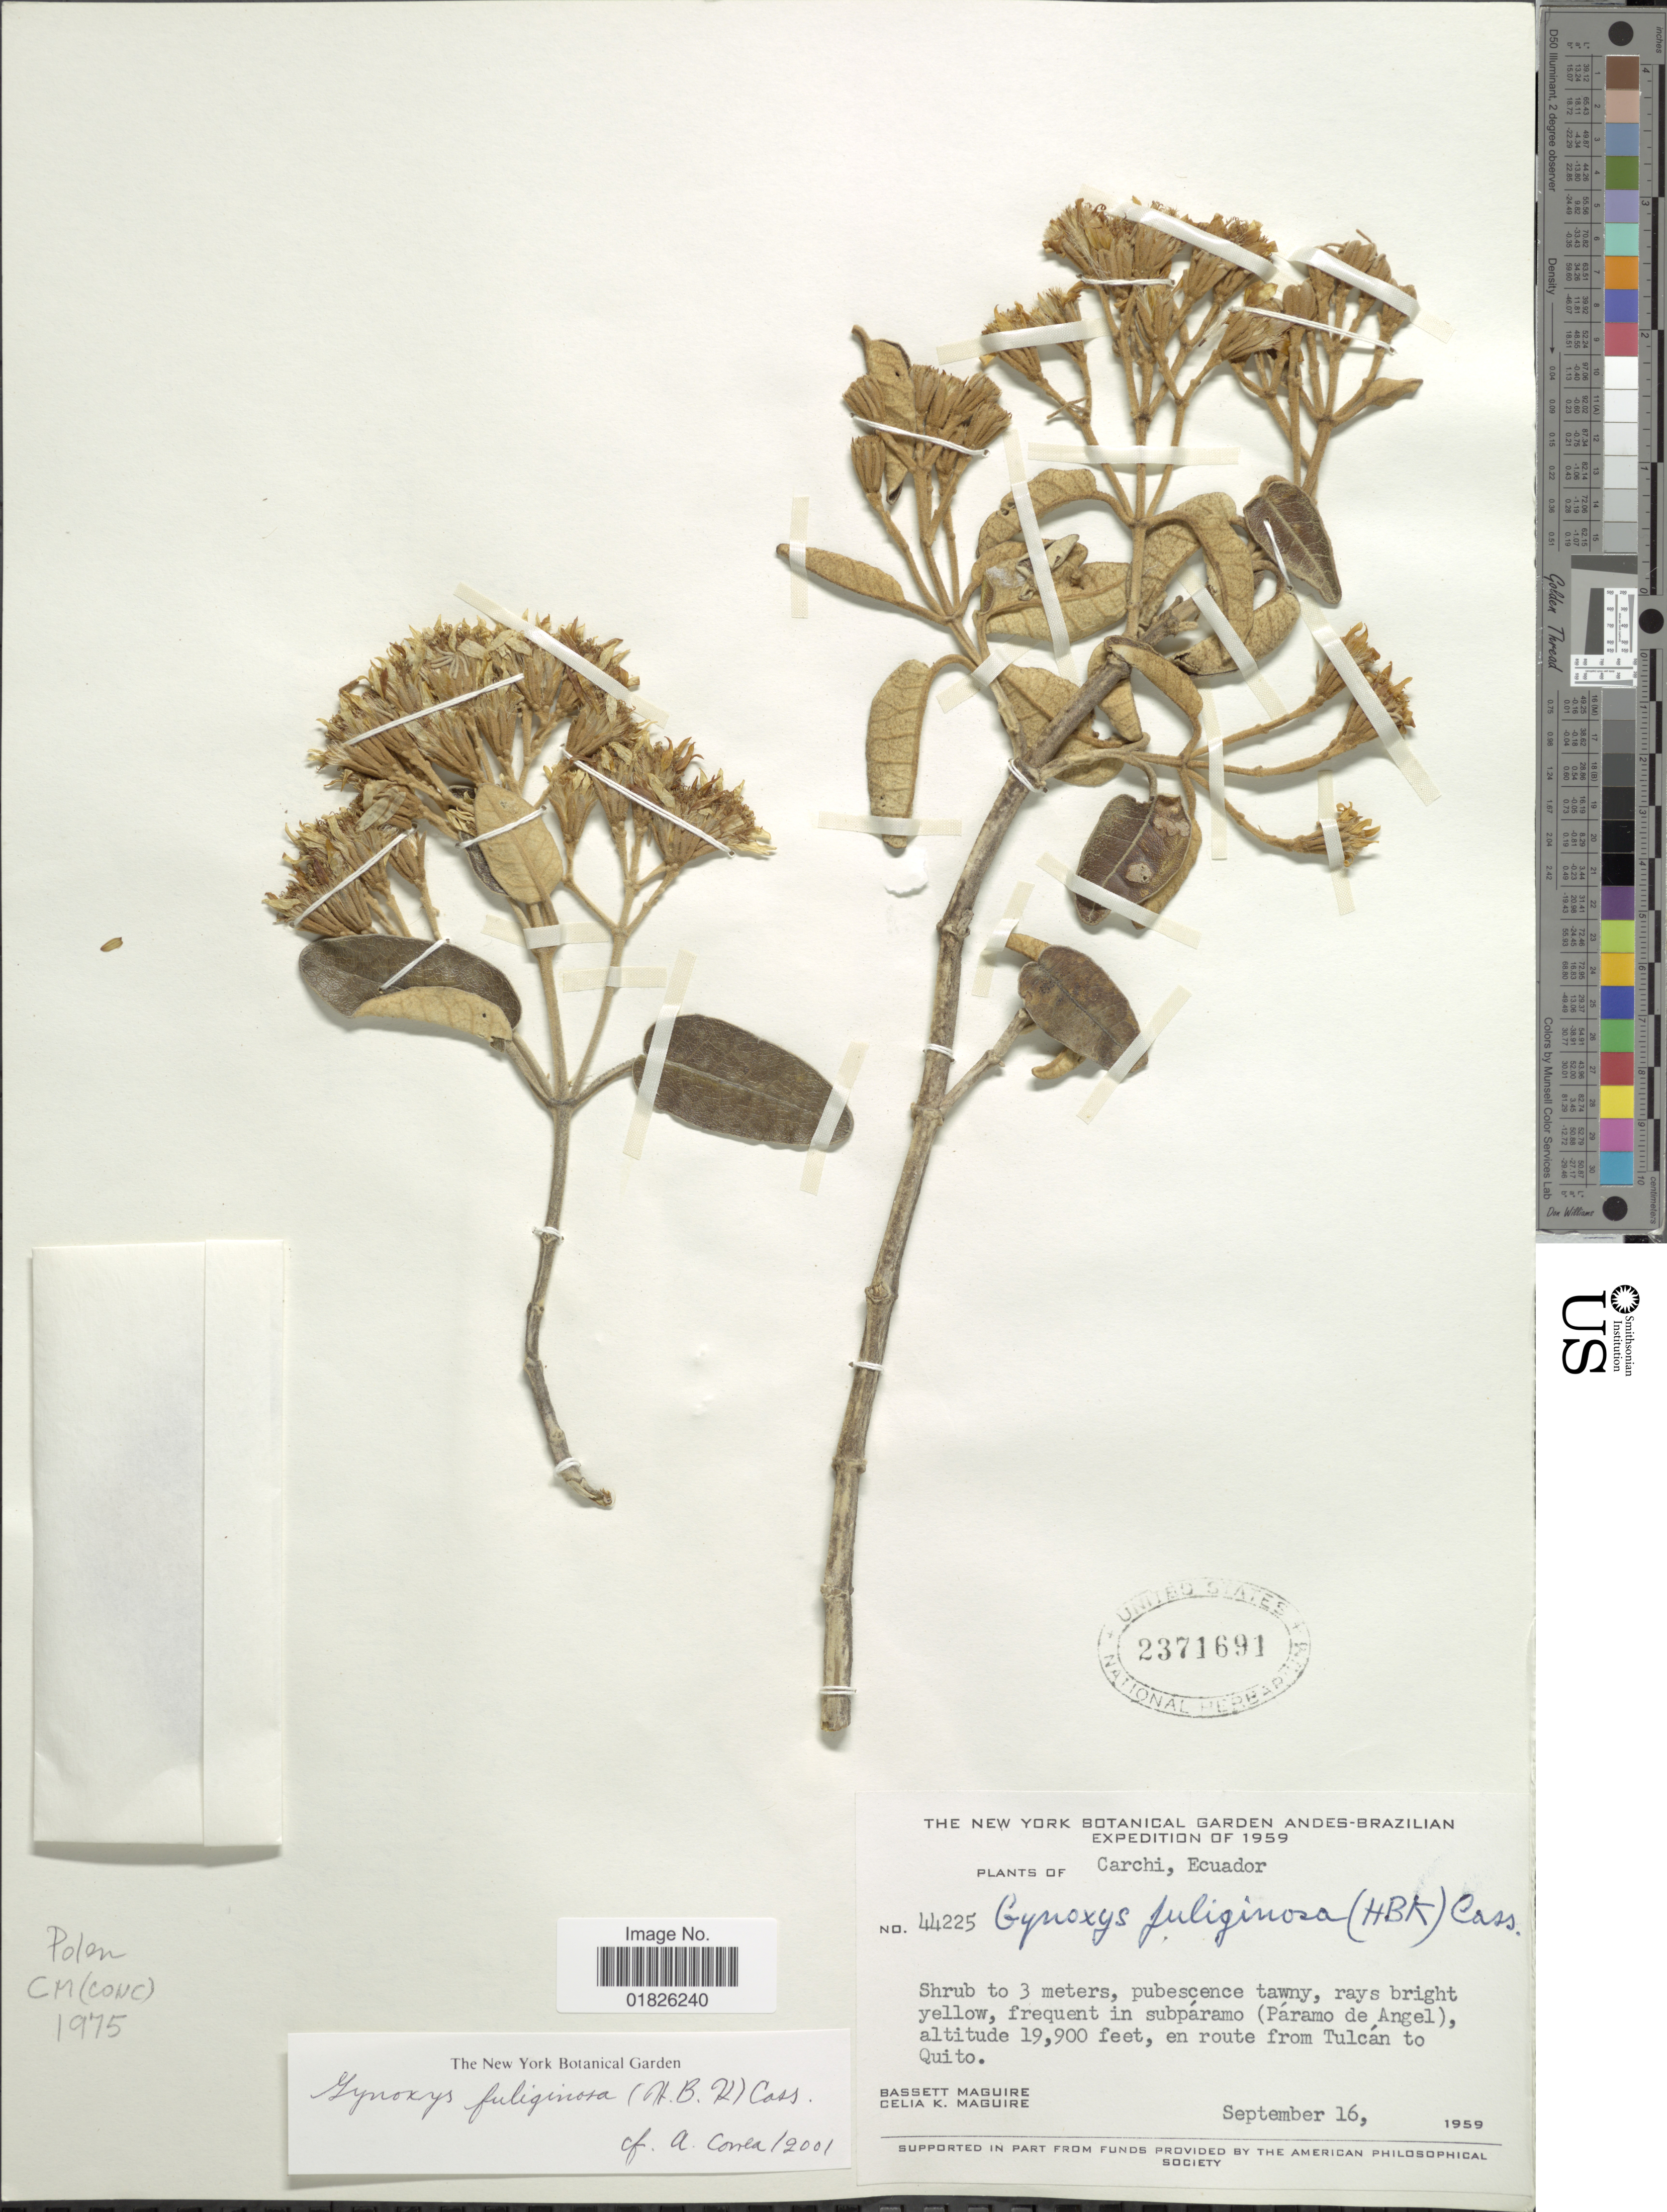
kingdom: Plantae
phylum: Tracheophyta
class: Magnoliopsida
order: Asterales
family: Asteraceae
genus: Gynoxys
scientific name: Gynoxys fuliginosa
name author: Cass.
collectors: B. Maguire & C. K. Maguire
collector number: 44225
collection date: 1959-09-16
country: Ecuador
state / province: Carchi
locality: Frequent in subparamo (Paramo de Angel), en route from Tulcan to Quito.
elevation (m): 6066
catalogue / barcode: US 2371691